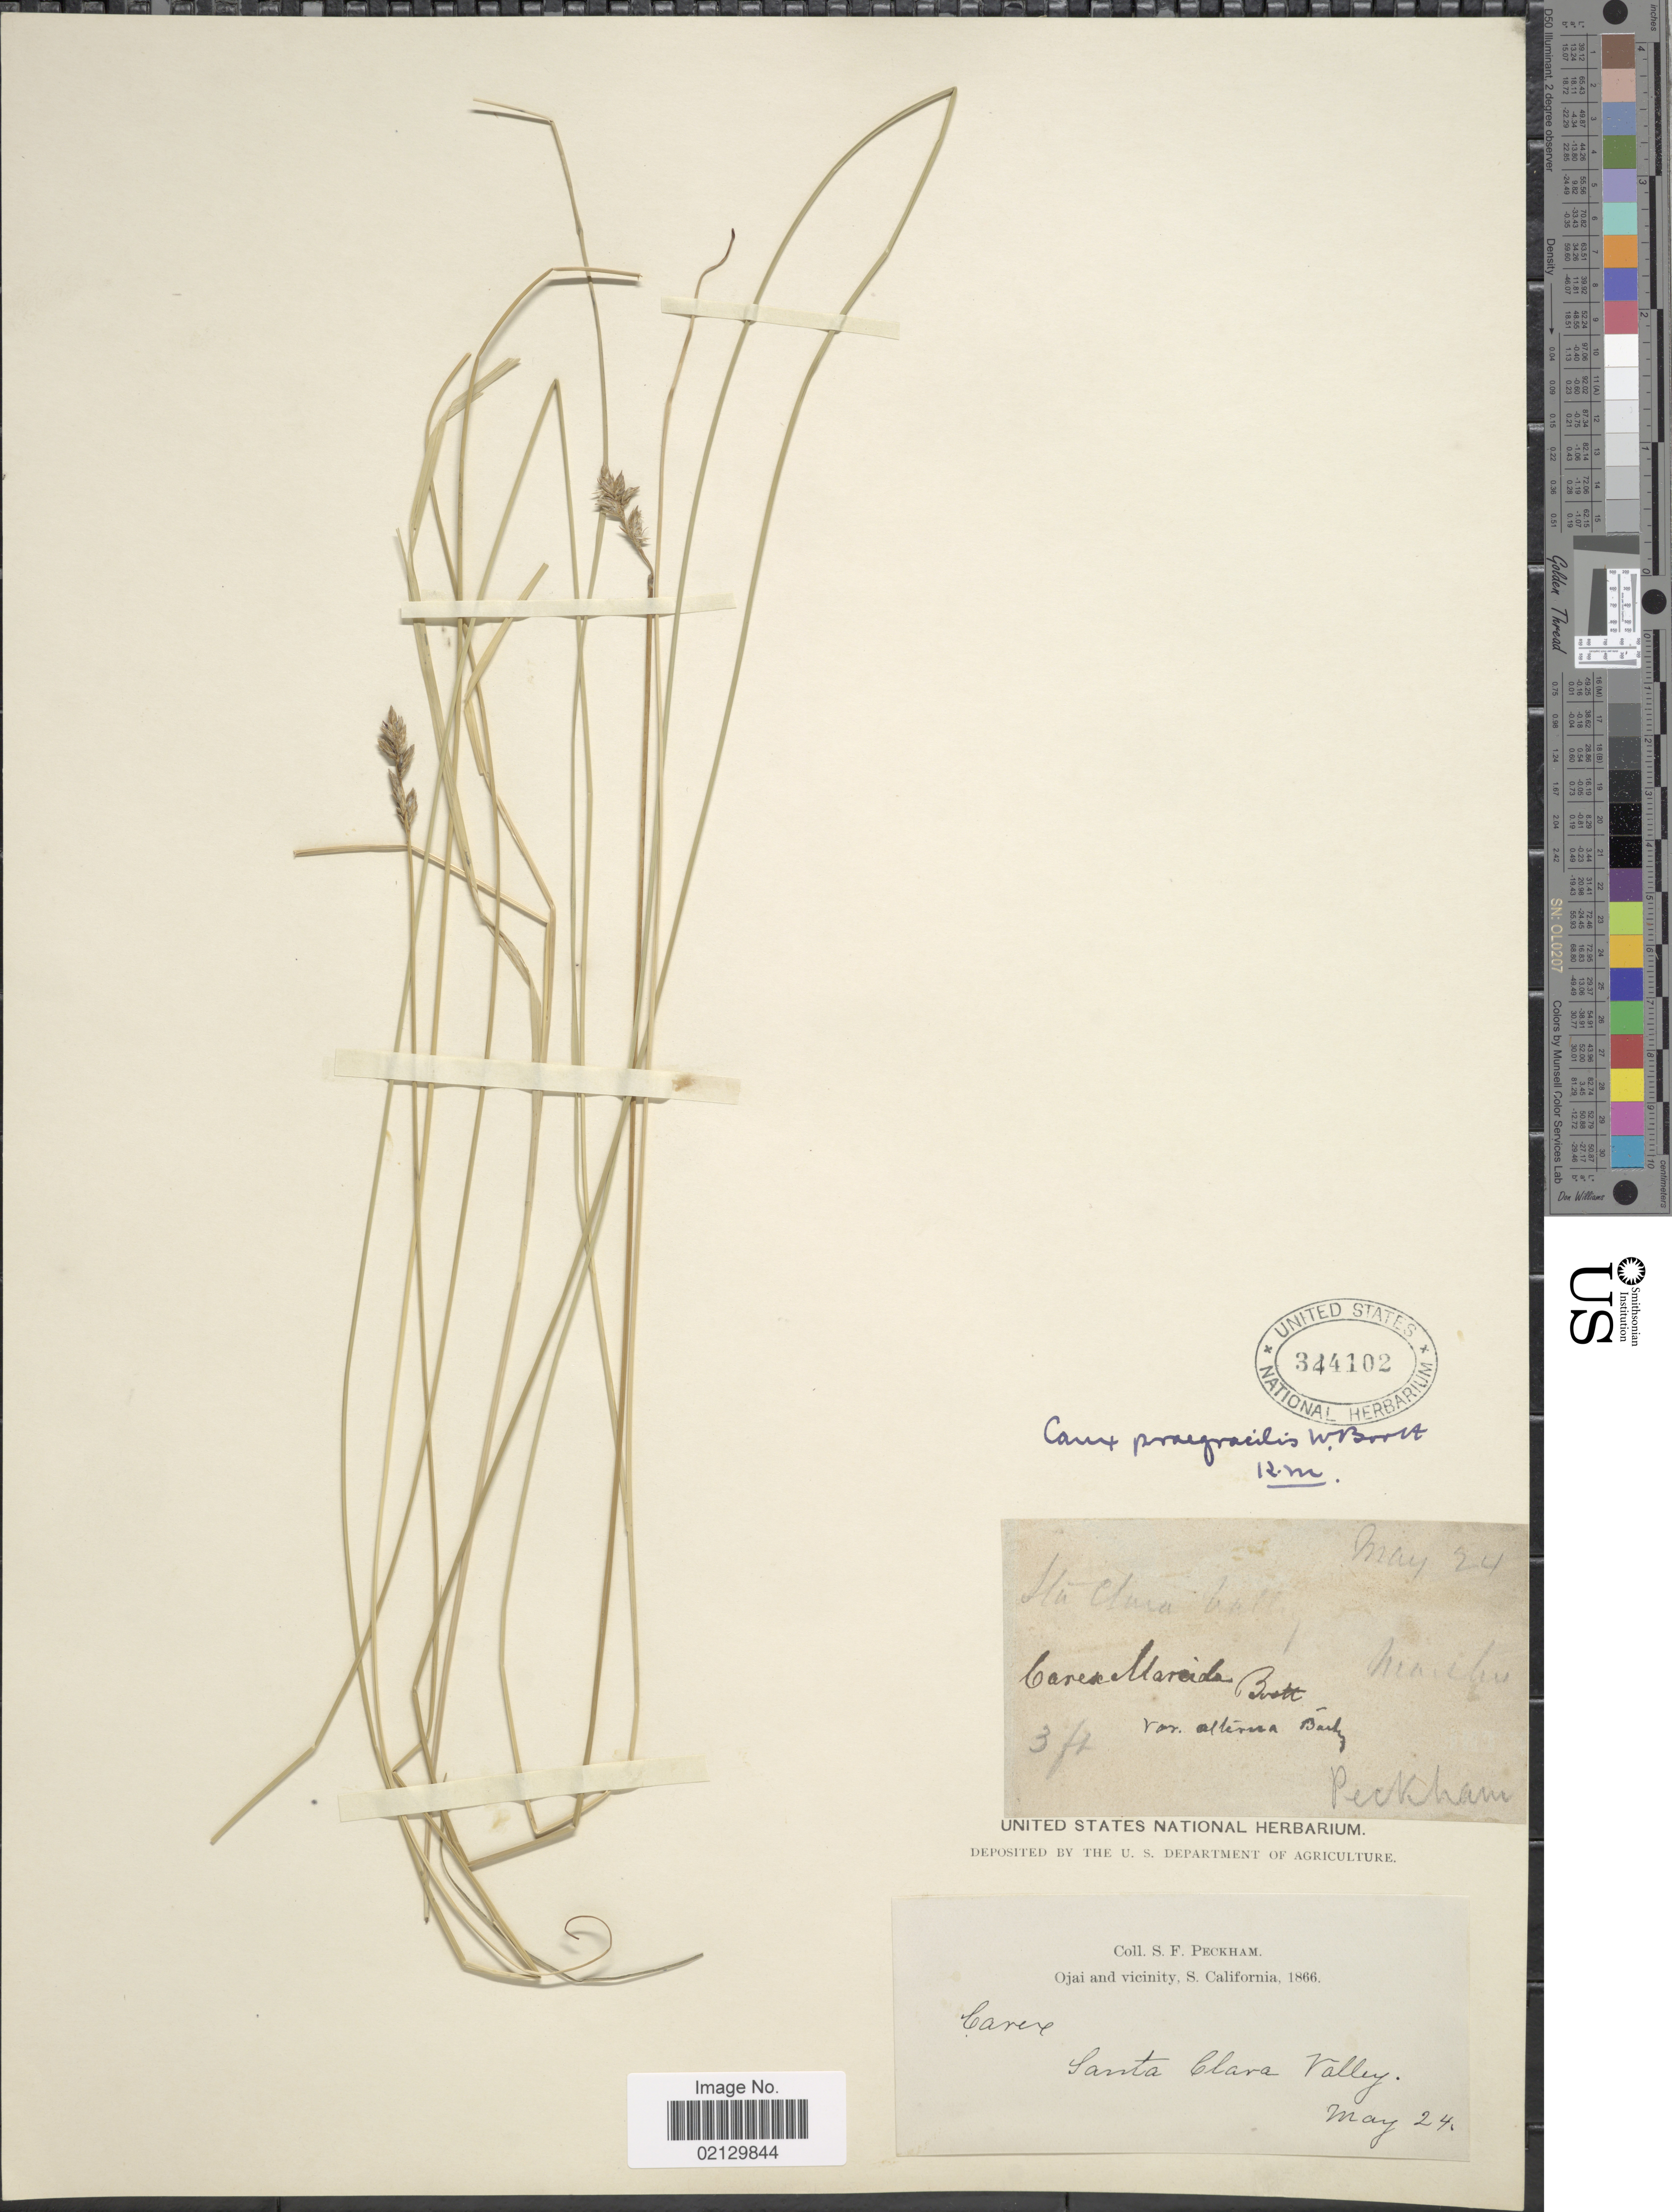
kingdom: Plantae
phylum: Tracheophyta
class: Liliopsida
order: Poales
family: Cyperaceae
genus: Carex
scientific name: Carex praegracilis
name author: W. Boott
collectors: S. Peckham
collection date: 1866-05-24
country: United States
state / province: California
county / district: Ventura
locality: Santa Clara Valley. Ojai and vicinity, S. California.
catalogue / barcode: US 344102